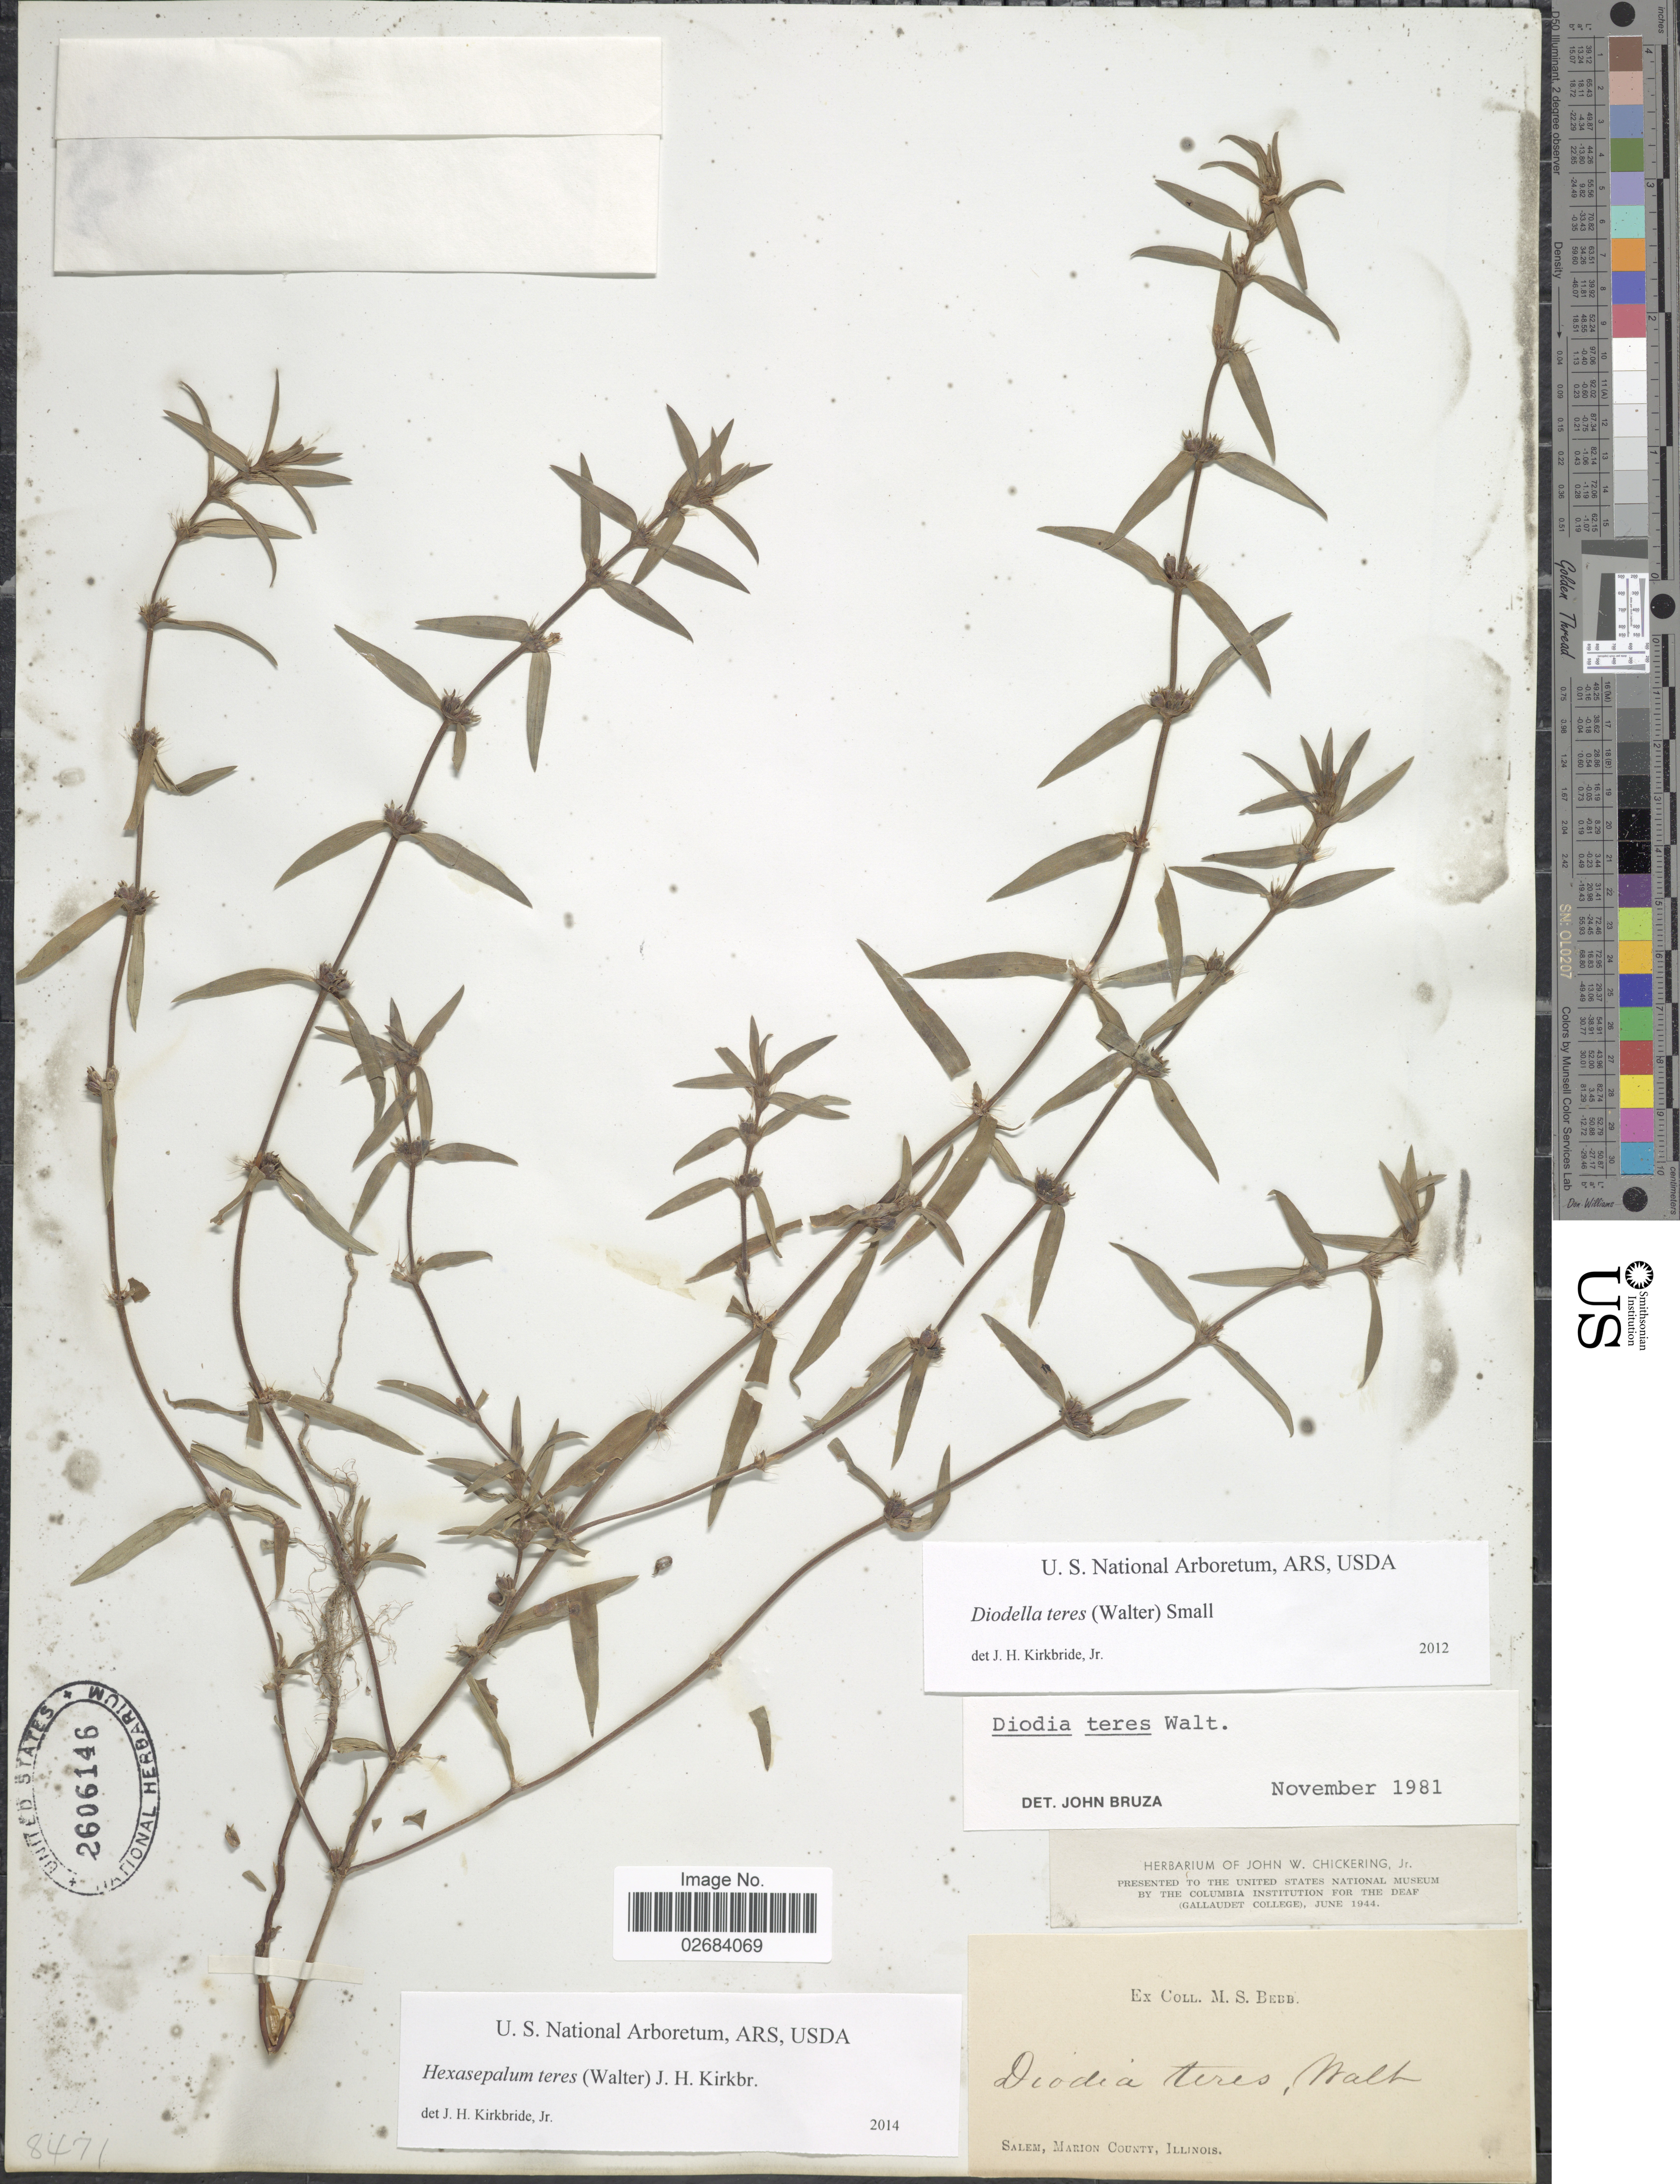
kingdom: Plantae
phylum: Tracheophyta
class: Magnoliopsida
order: Gentianales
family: Rubiaceae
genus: Diodia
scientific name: Diodia teres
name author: Walter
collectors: M. Bebb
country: United States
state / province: Illinois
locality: Salem, Marion County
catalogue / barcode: US 2606146